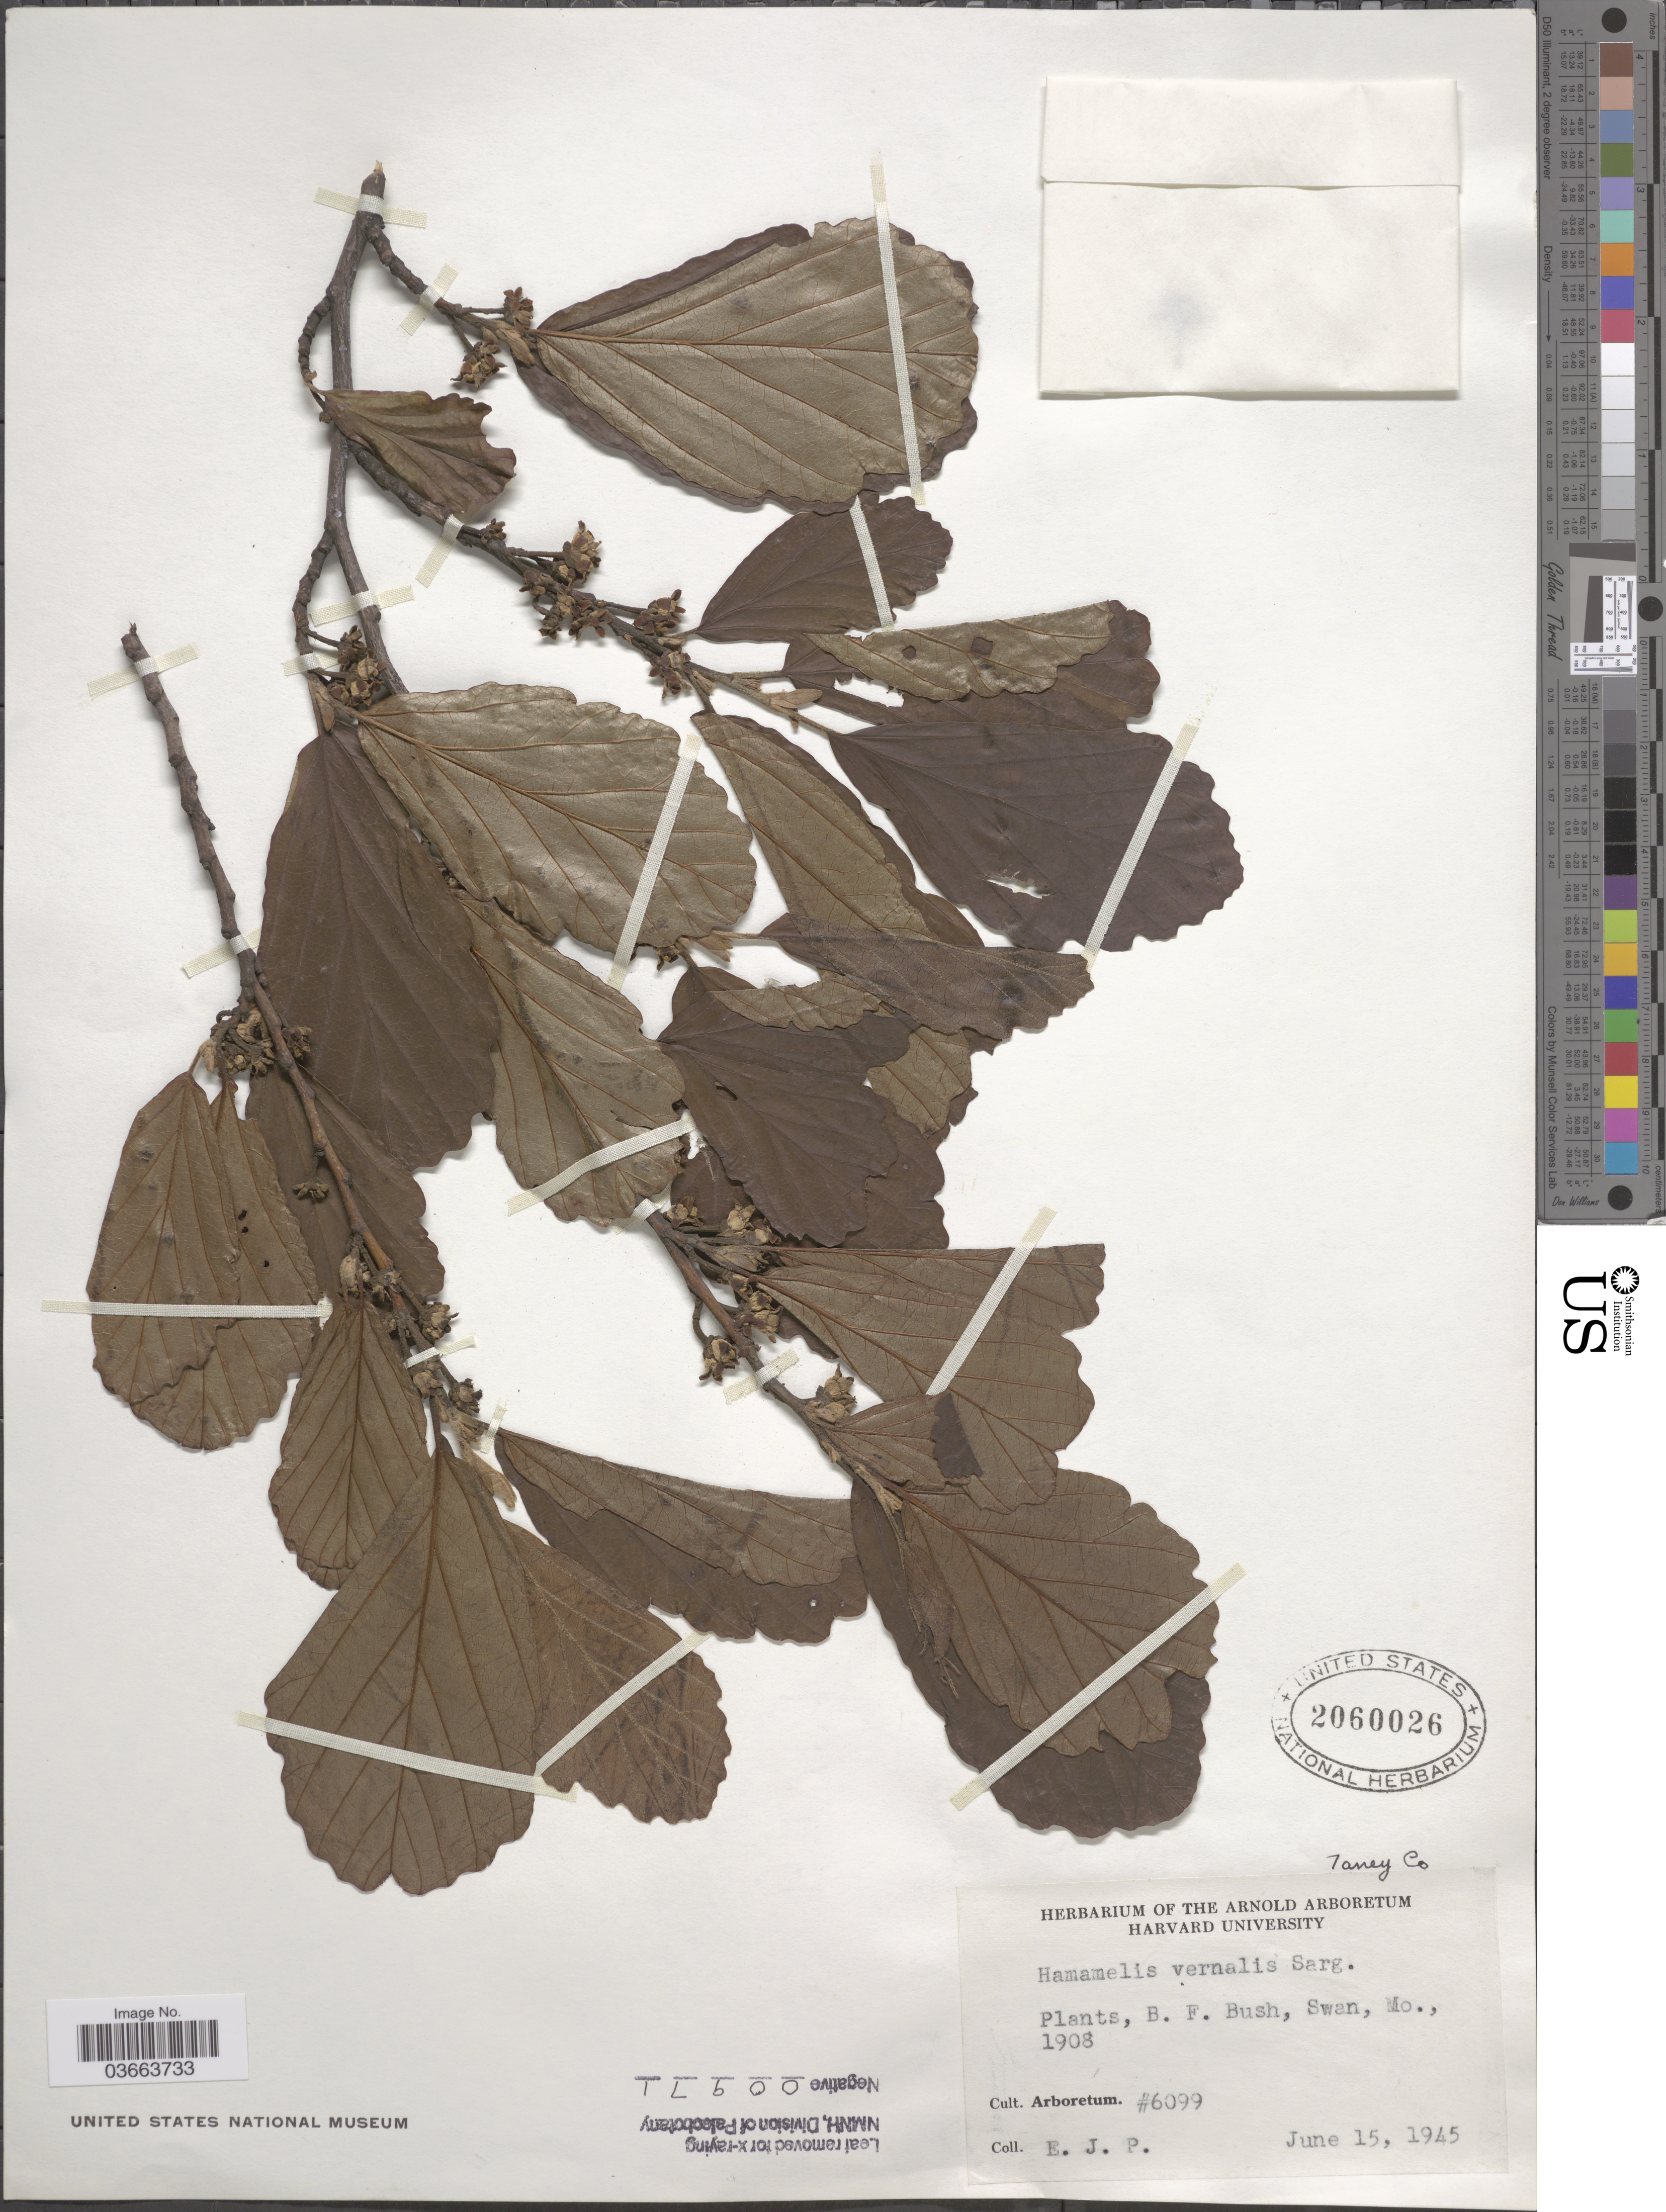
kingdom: Plantae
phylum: Tracheophyta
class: Magnoliopsida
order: Saxifragales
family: Hamamelidaceae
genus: Hamamelis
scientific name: Hamamelis vernalis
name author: Sarg.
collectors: E. J. P.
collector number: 6099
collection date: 1945-06-15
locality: Arboretum.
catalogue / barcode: US 2060026